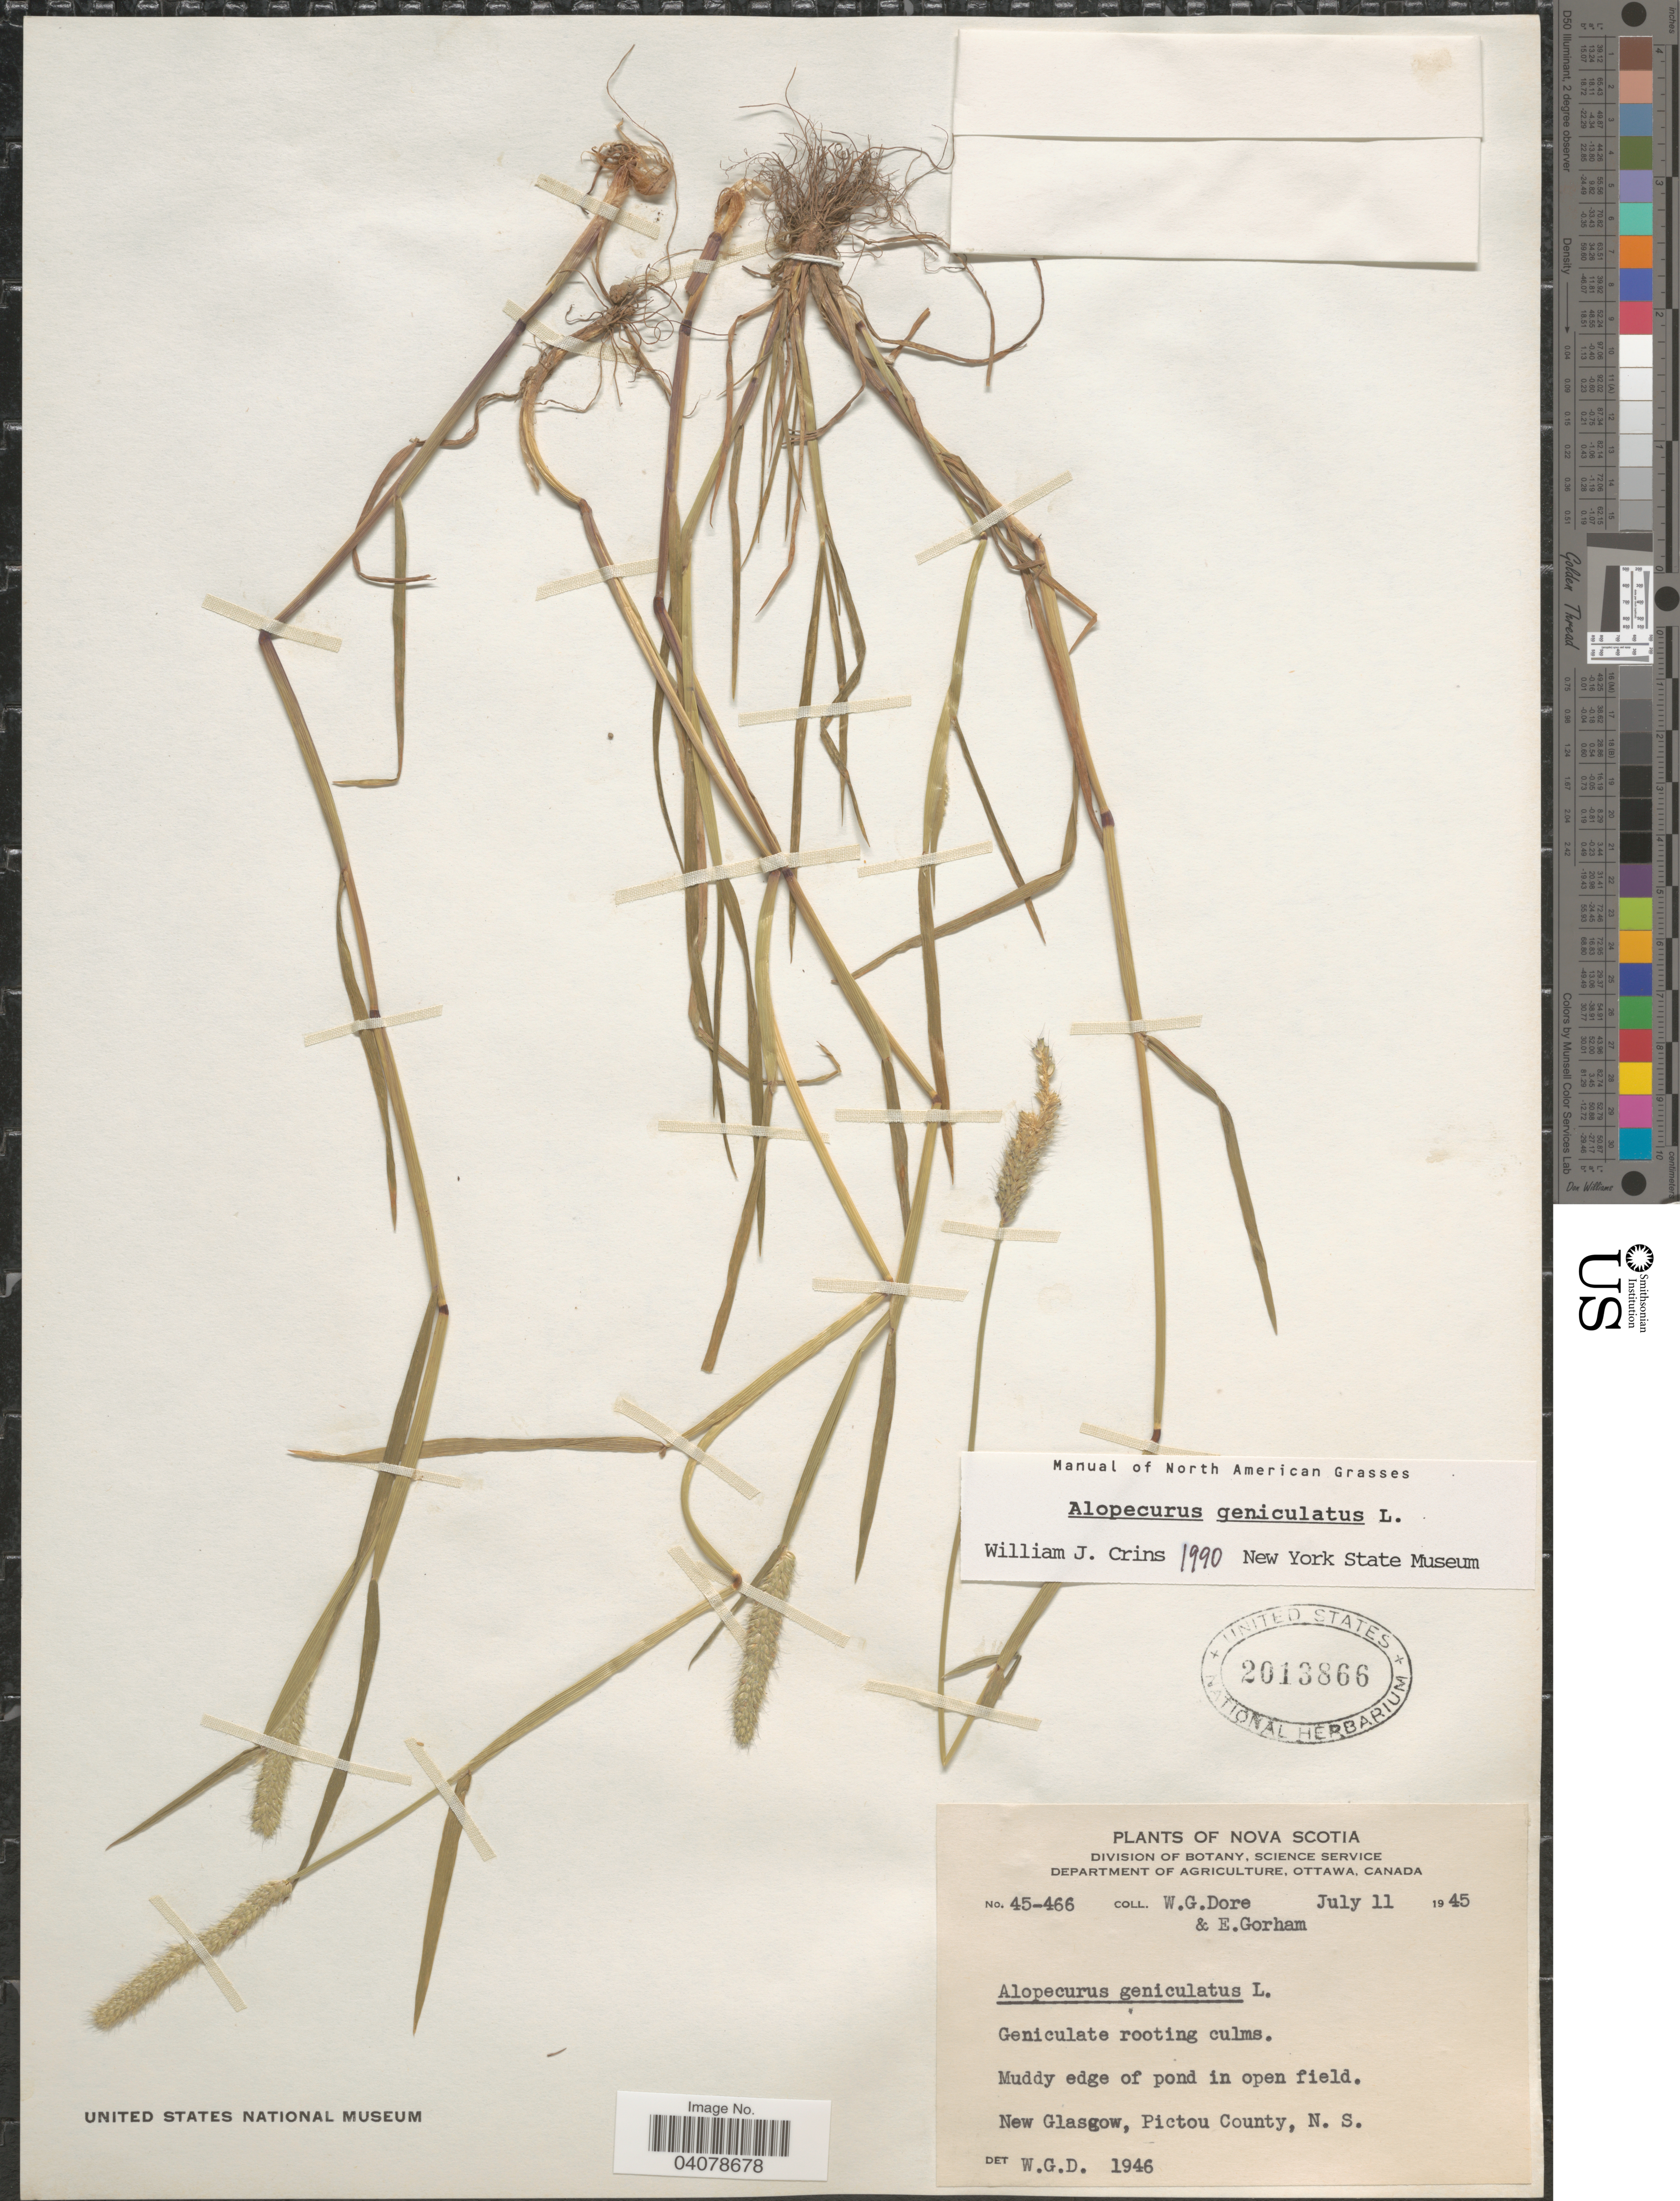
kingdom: Plantae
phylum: Tracheophyta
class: Liliopsida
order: Poales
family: Poaceae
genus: Alopecurus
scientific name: Alopecurus geniculatus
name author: L.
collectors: W. Dore & E. Gorham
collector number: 45-466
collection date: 1945-07-11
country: Canada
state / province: Nova Scotia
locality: Muddy edge of pond in open field. New Glasgow, Pictou County, N.S.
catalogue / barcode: US 2013866